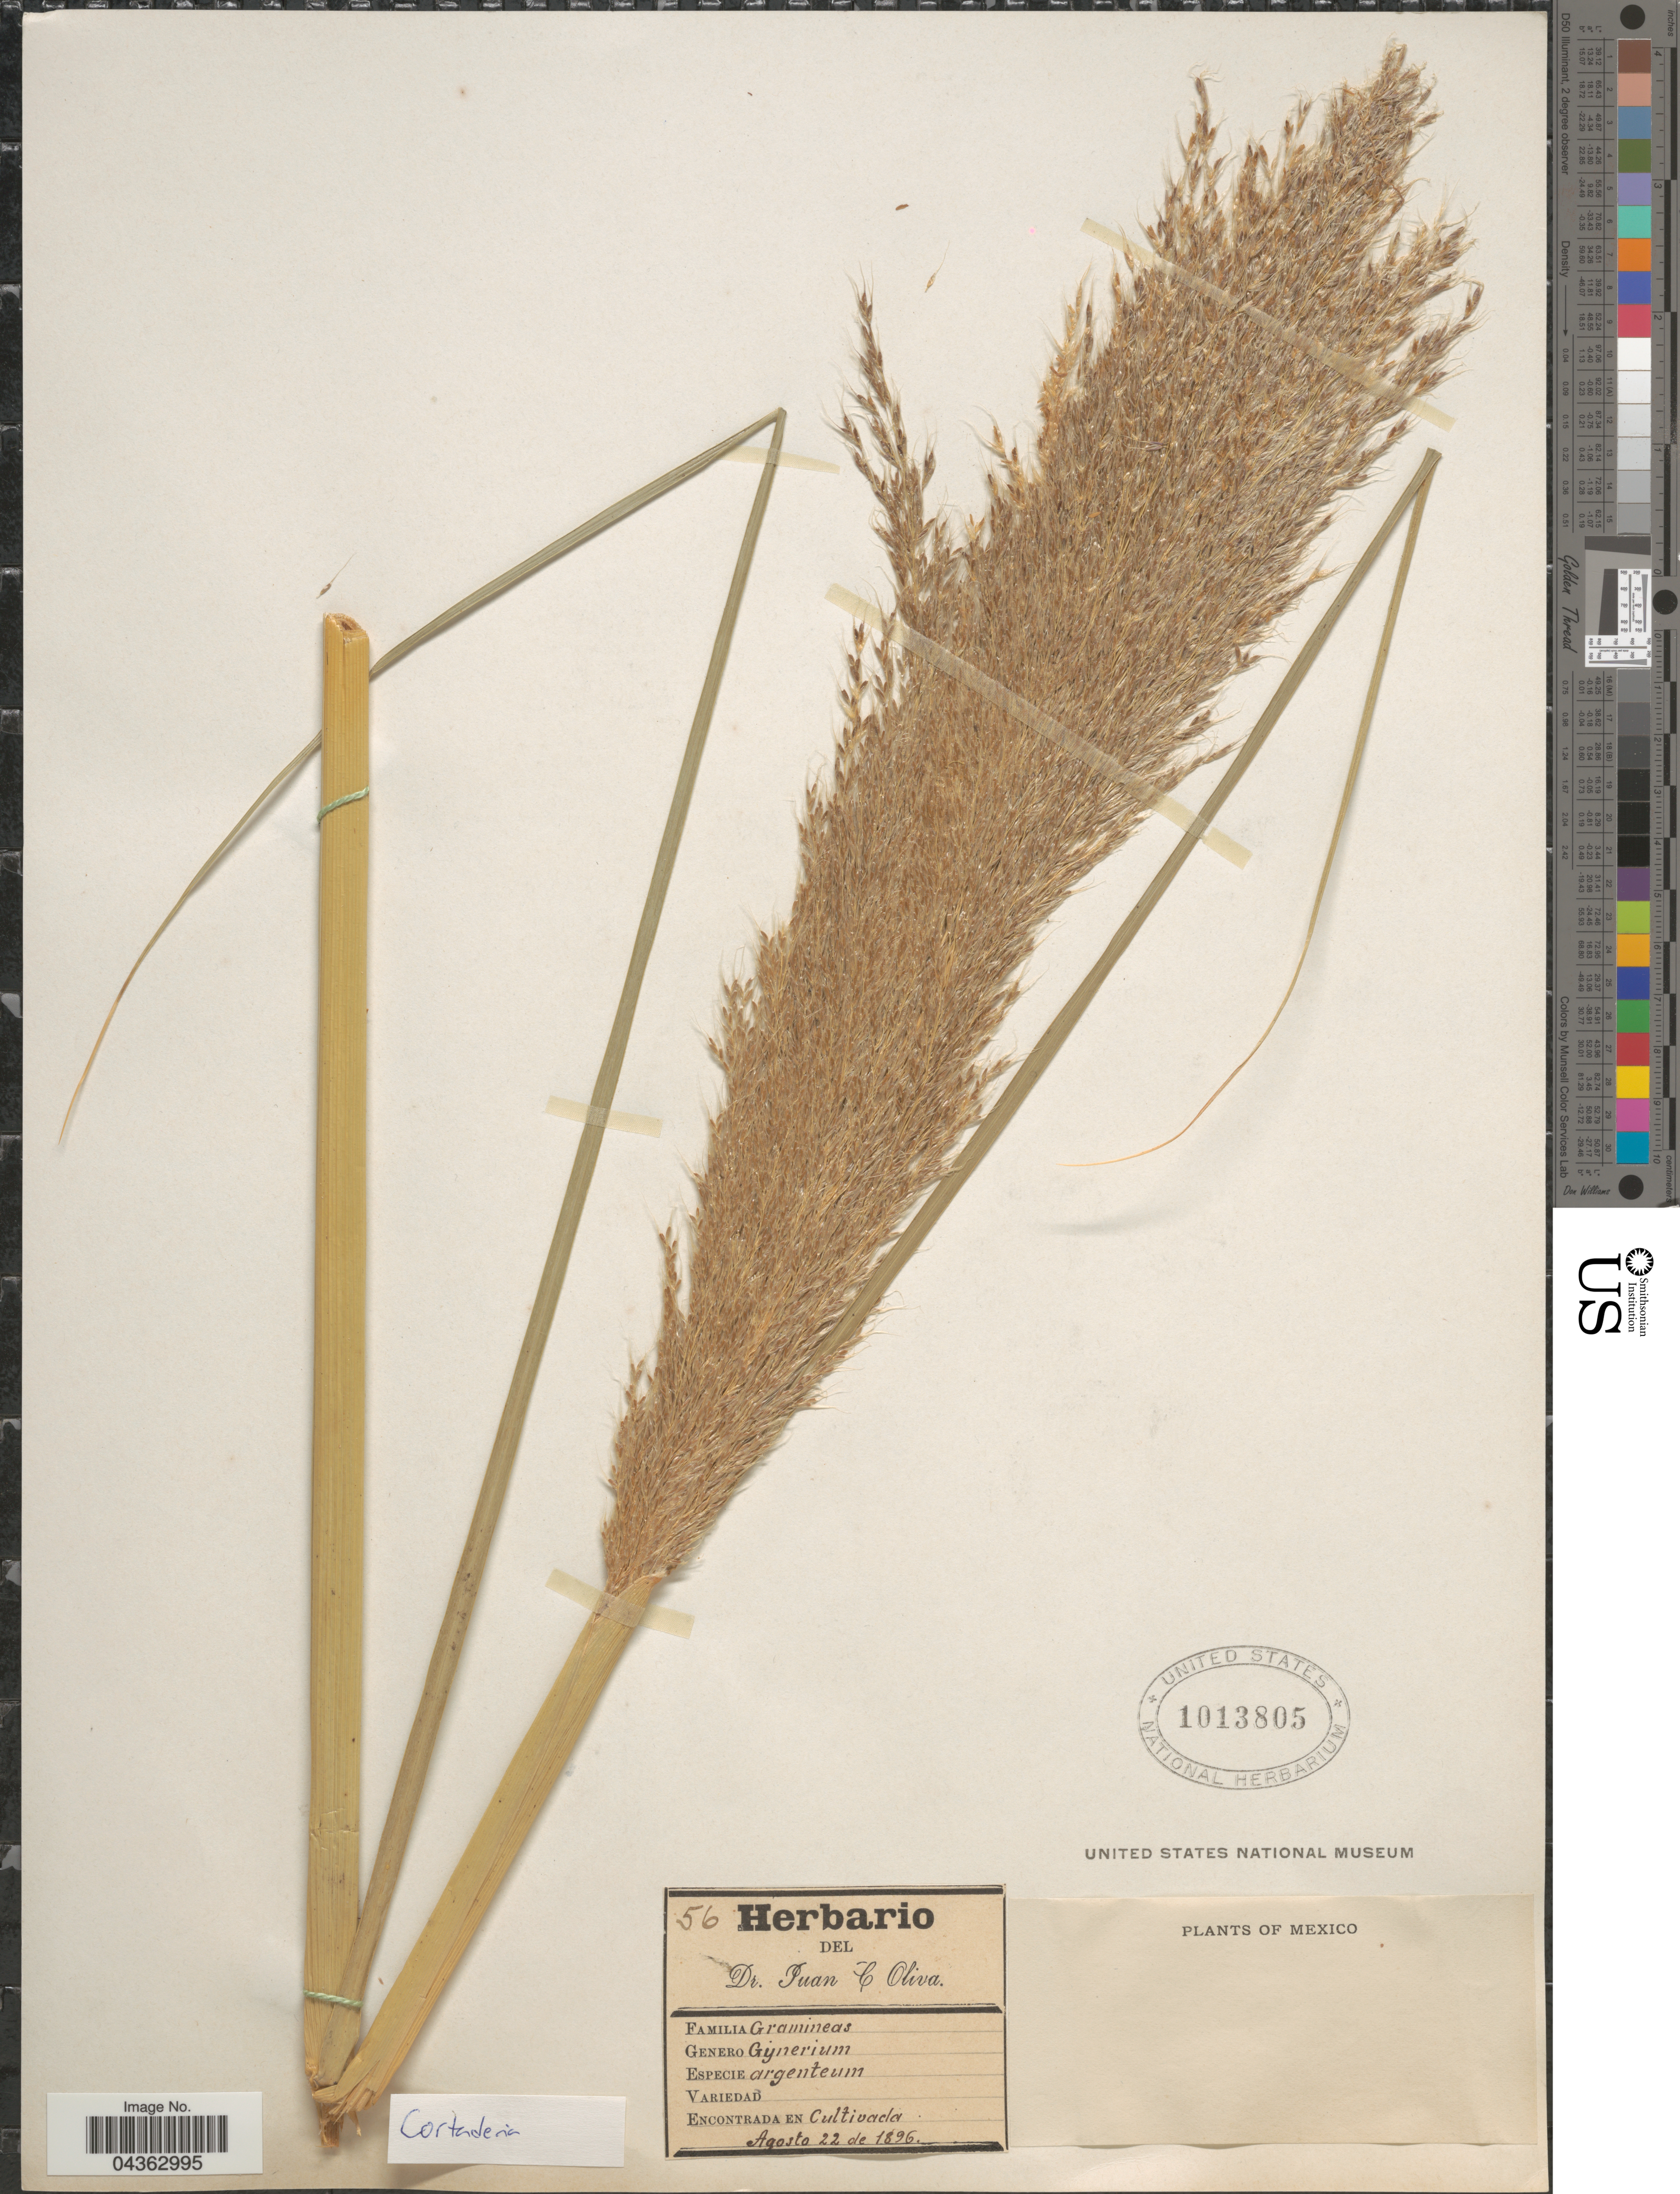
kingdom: Plantae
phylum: Tracheophyta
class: Liliopsida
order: Poales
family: Poaceae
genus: Cortaderia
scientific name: Cortaderia selloana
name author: (Schult. & Schult. f.) Asch. & Graebn.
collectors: J. C. Oliva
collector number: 56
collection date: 1896-08-22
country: Mexico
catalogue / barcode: US 1013805